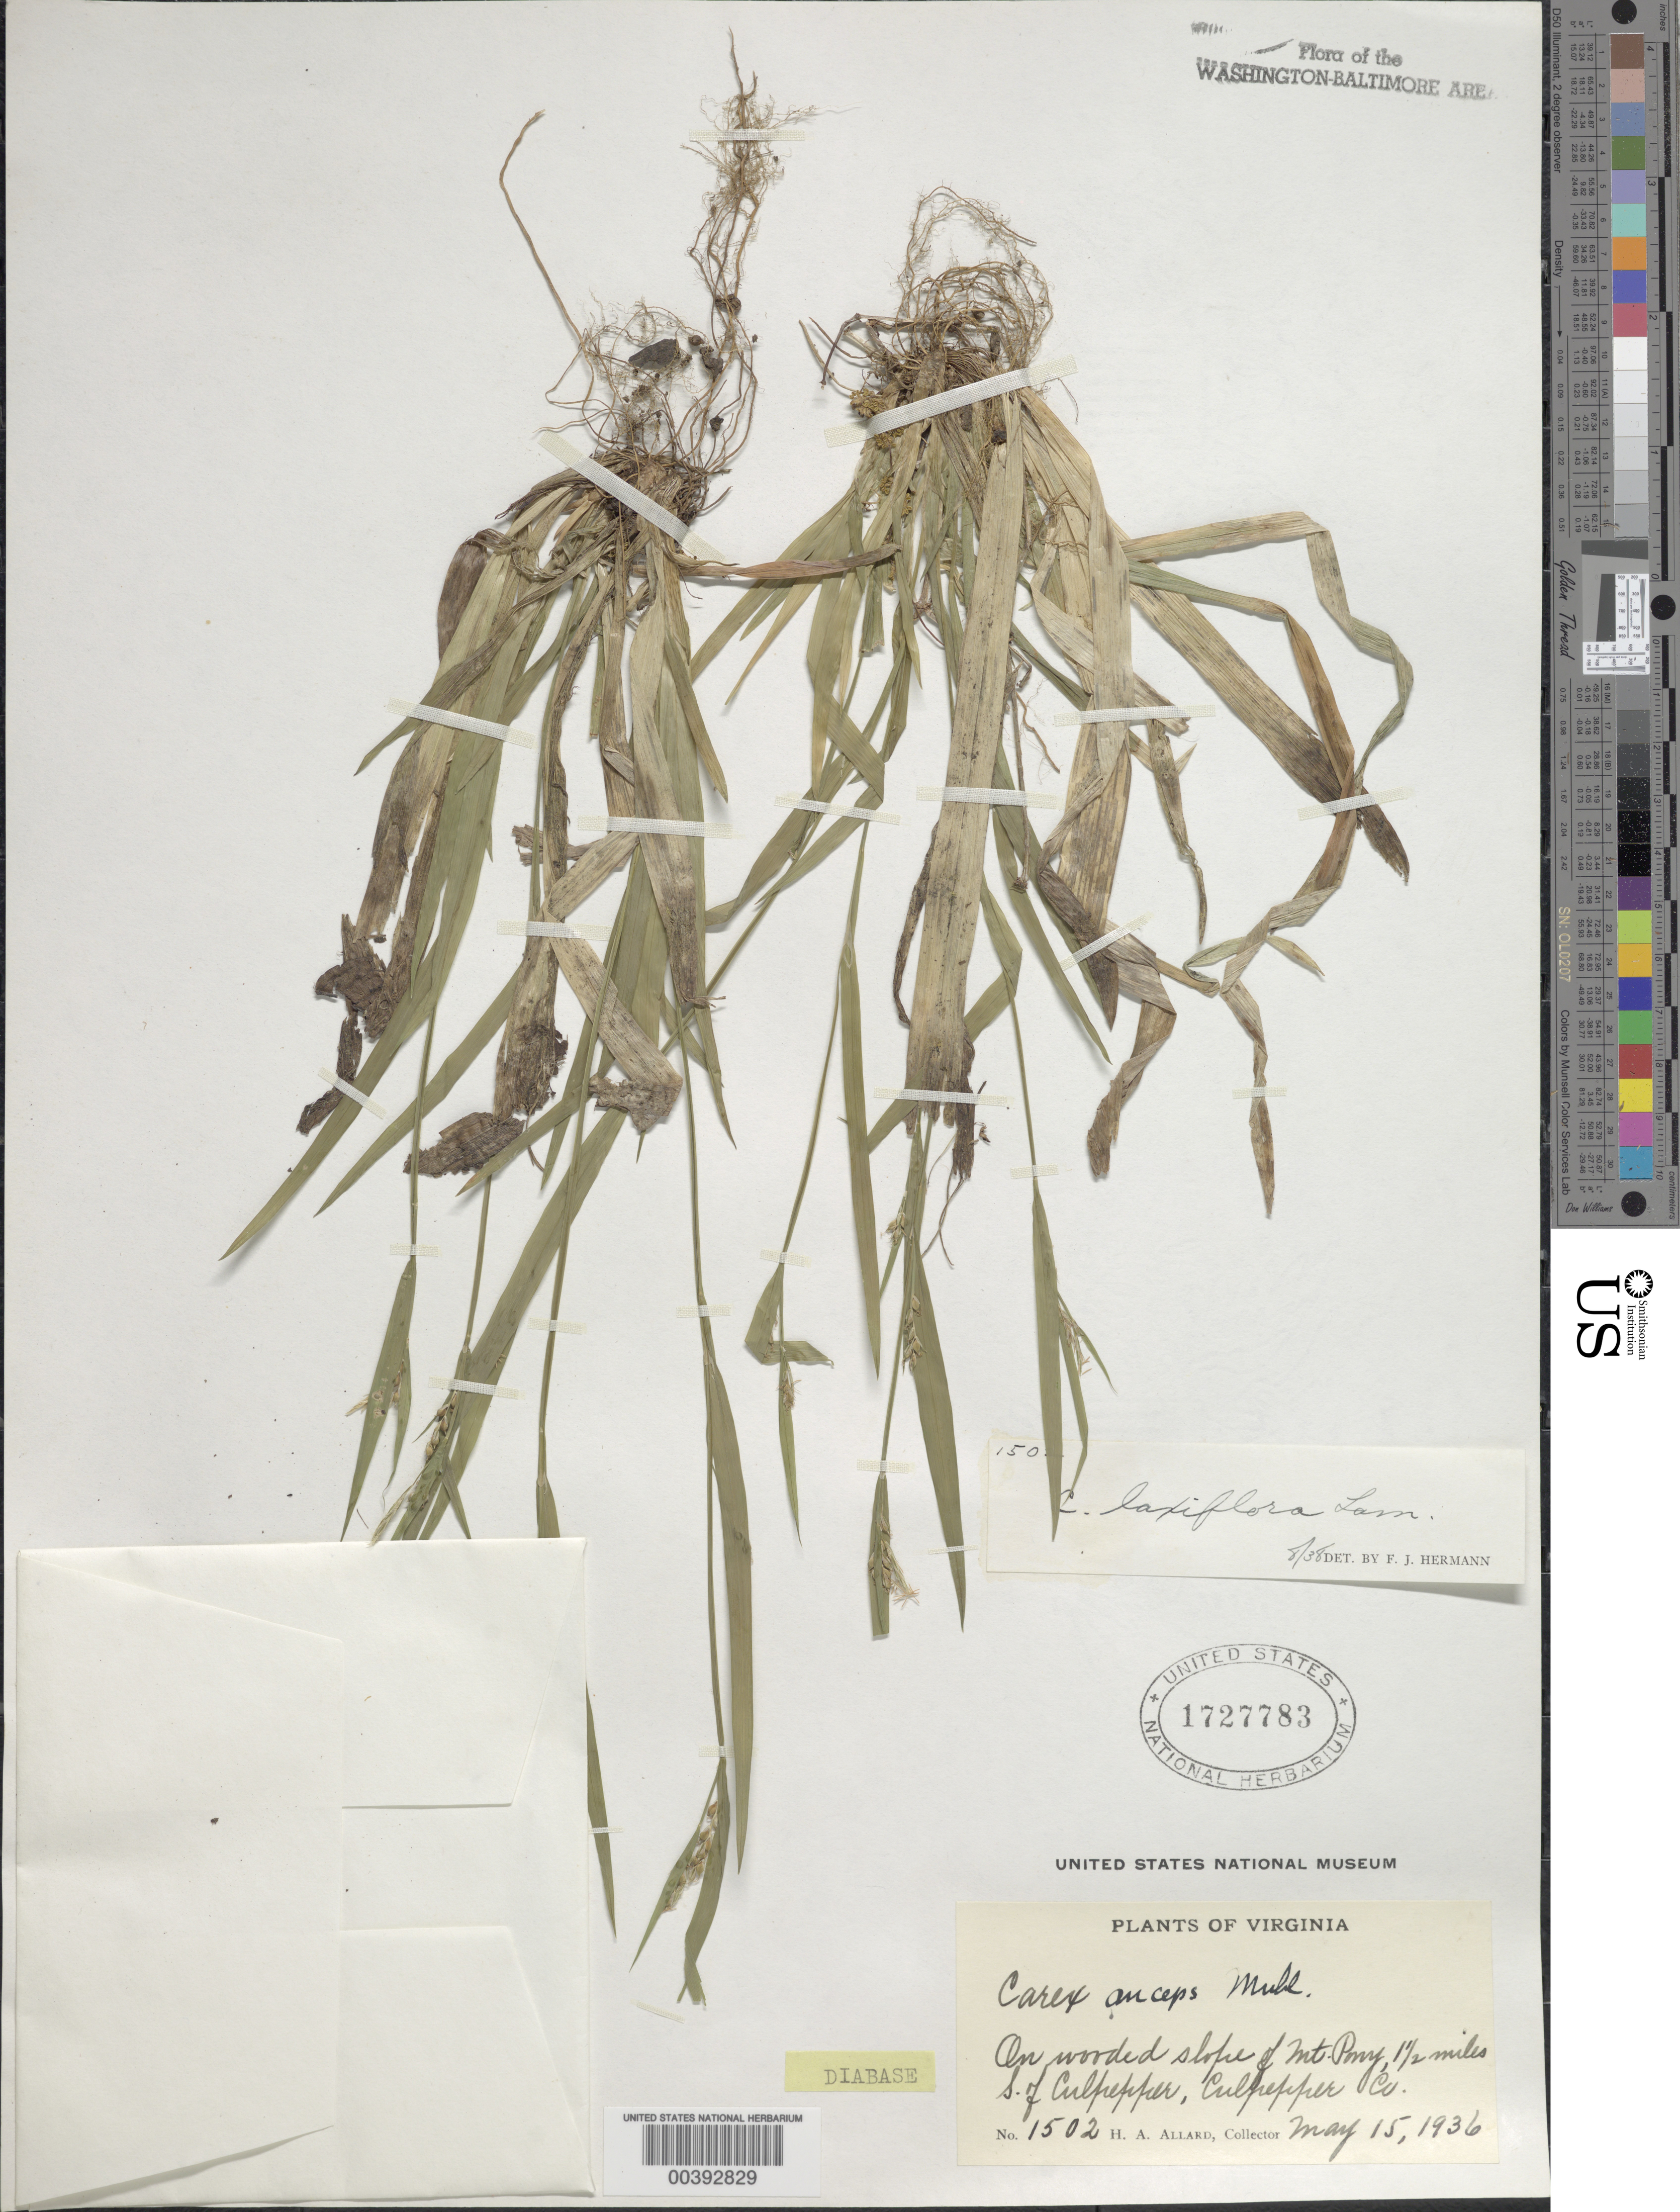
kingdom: Plantae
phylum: Tracheophyta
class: Liliopsida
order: Poales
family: Cyperaceae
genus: Carex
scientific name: Carex laxiflora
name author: Lam.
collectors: H. A. Allard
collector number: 1502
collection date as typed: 15 May 1936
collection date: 1936-05-15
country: United States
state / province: Virginia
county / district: Culpeper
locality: Mount Pony, south of Culpepper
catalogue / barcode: US 1727783